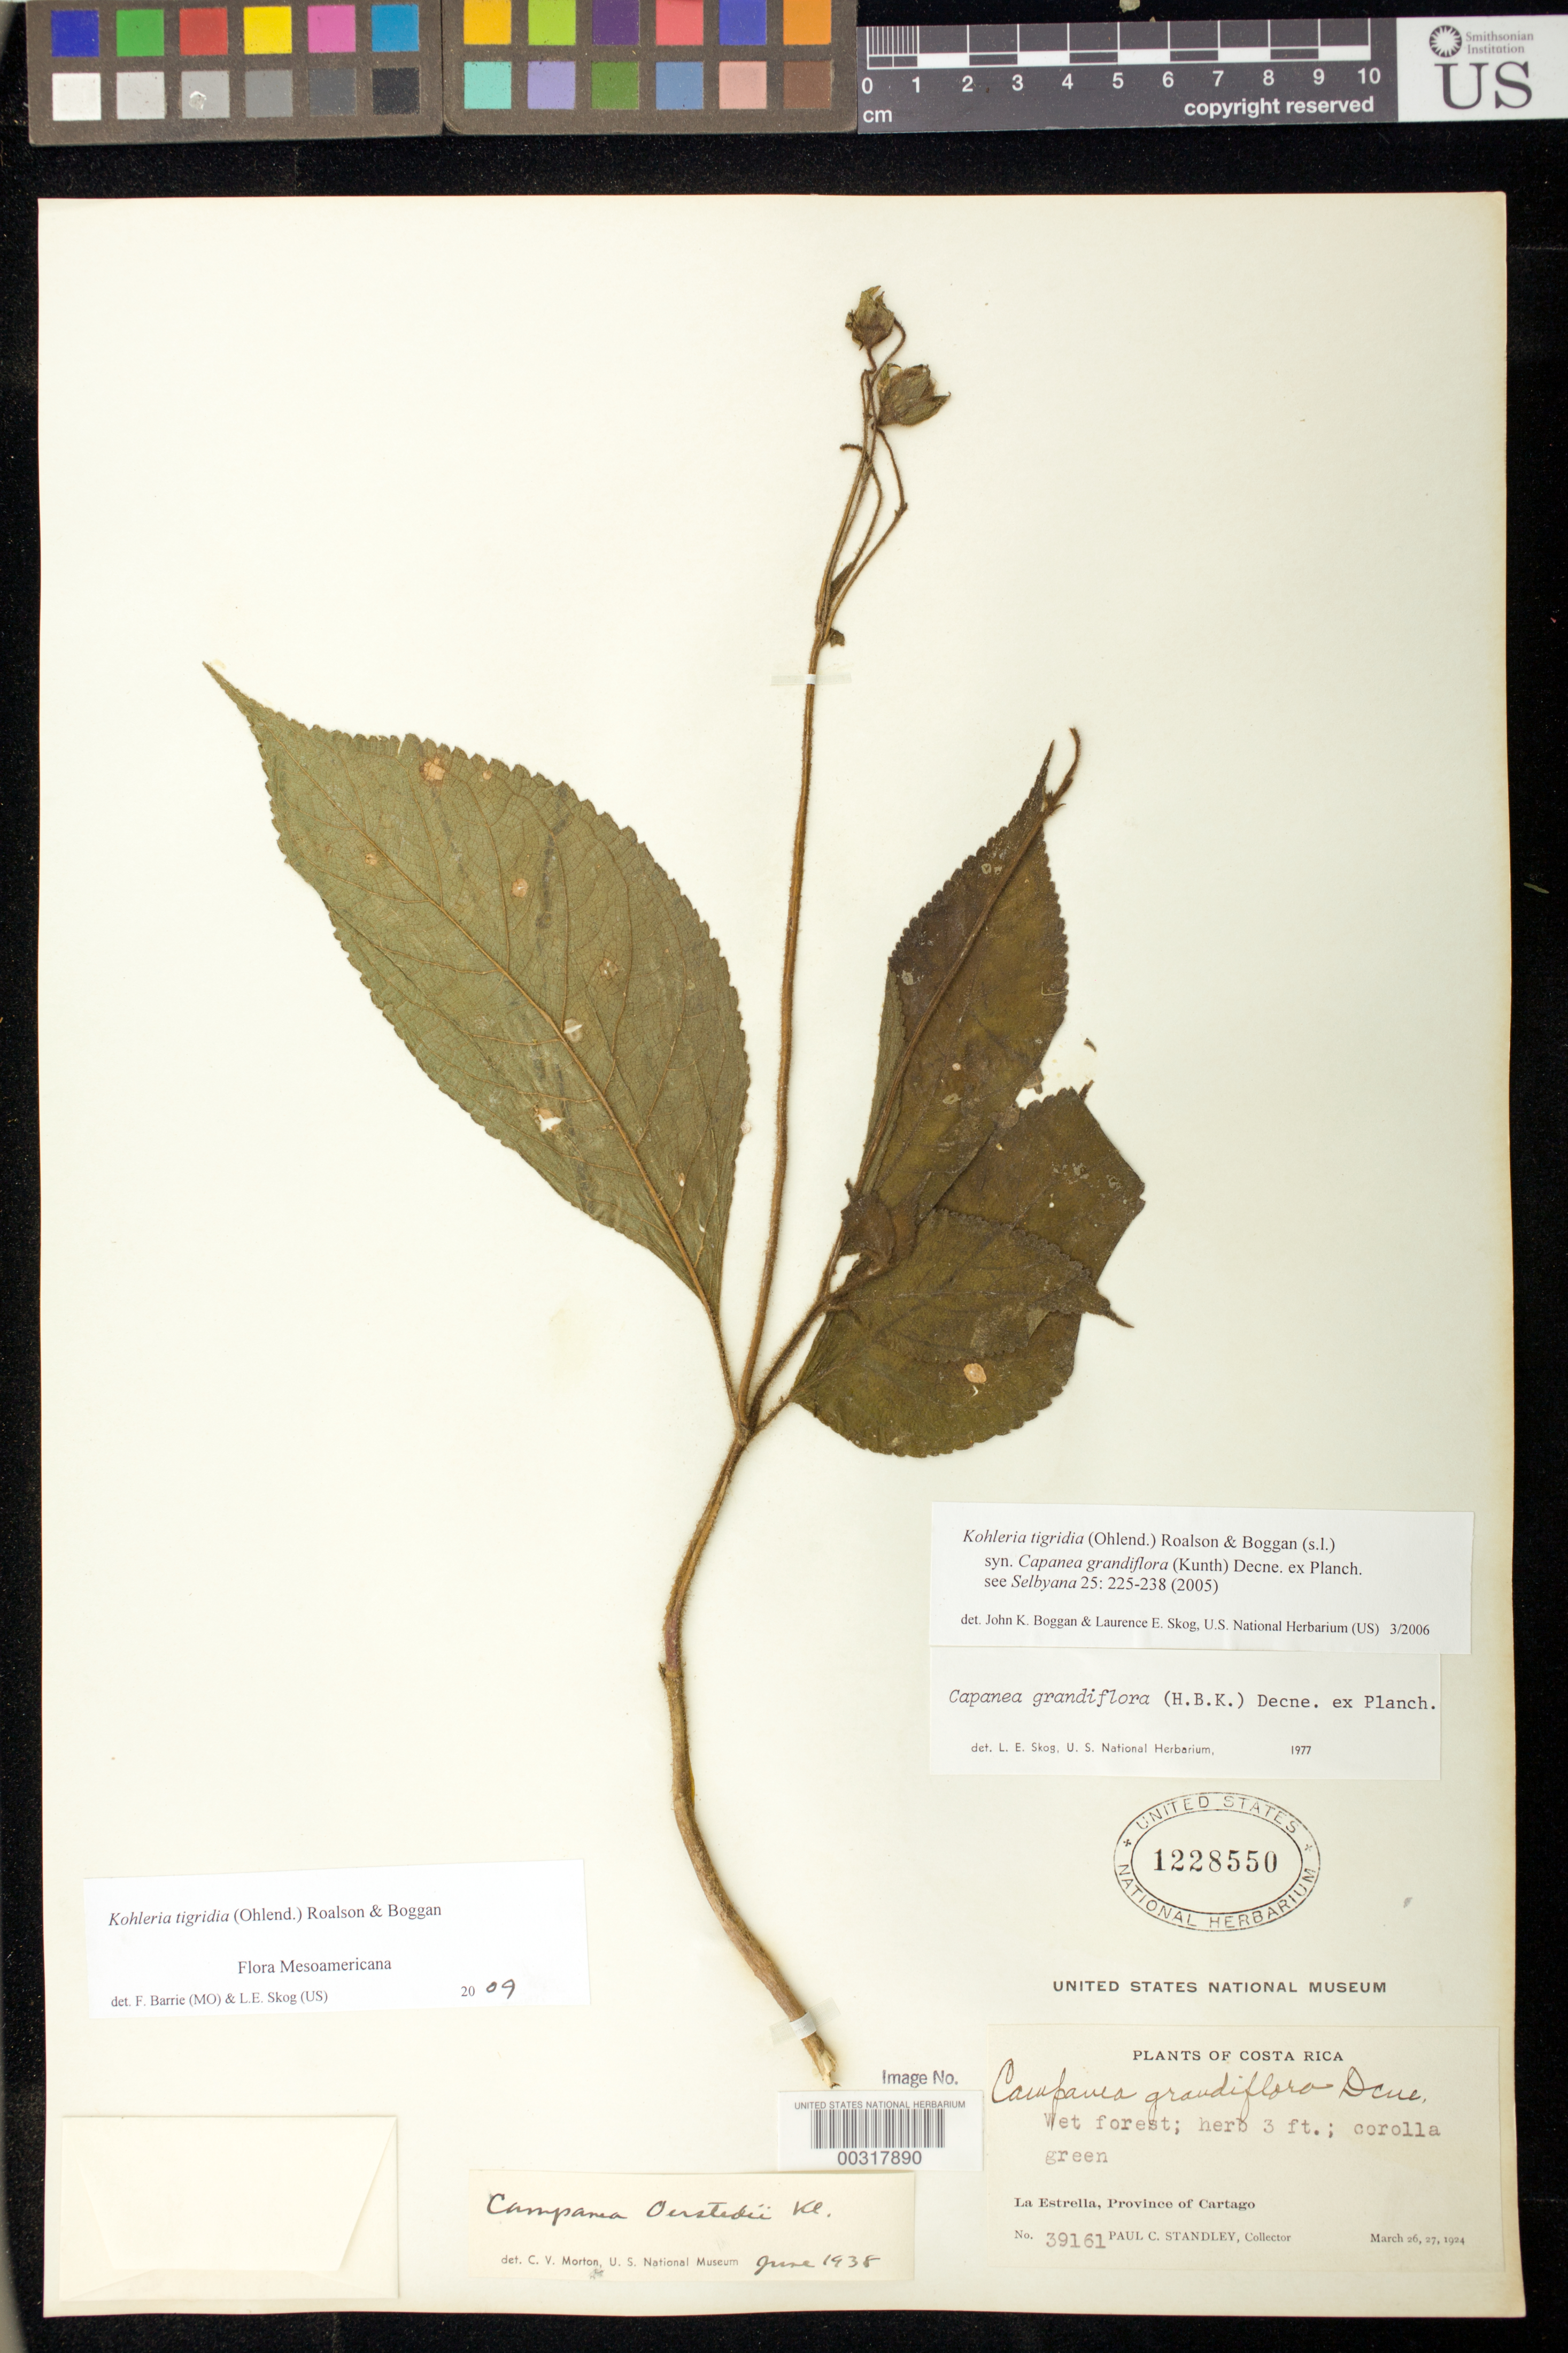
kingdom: Plantae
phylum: Tracheophyta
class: Magnoliopsida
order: Lamiales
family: Gesneriaceae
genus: Kohleria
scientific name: Kohleria tigridia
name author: (Ohlend.) Roalson & Boggan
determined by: Boggan, J. K.; Skog, L. E.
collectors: P. C. Standley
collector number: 39161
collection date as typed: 26-27 Mar 1924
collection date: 1924-03-26/1924-03-27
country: Costa Rica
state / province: Cartago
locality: La Estrella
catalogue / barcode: US 1228550